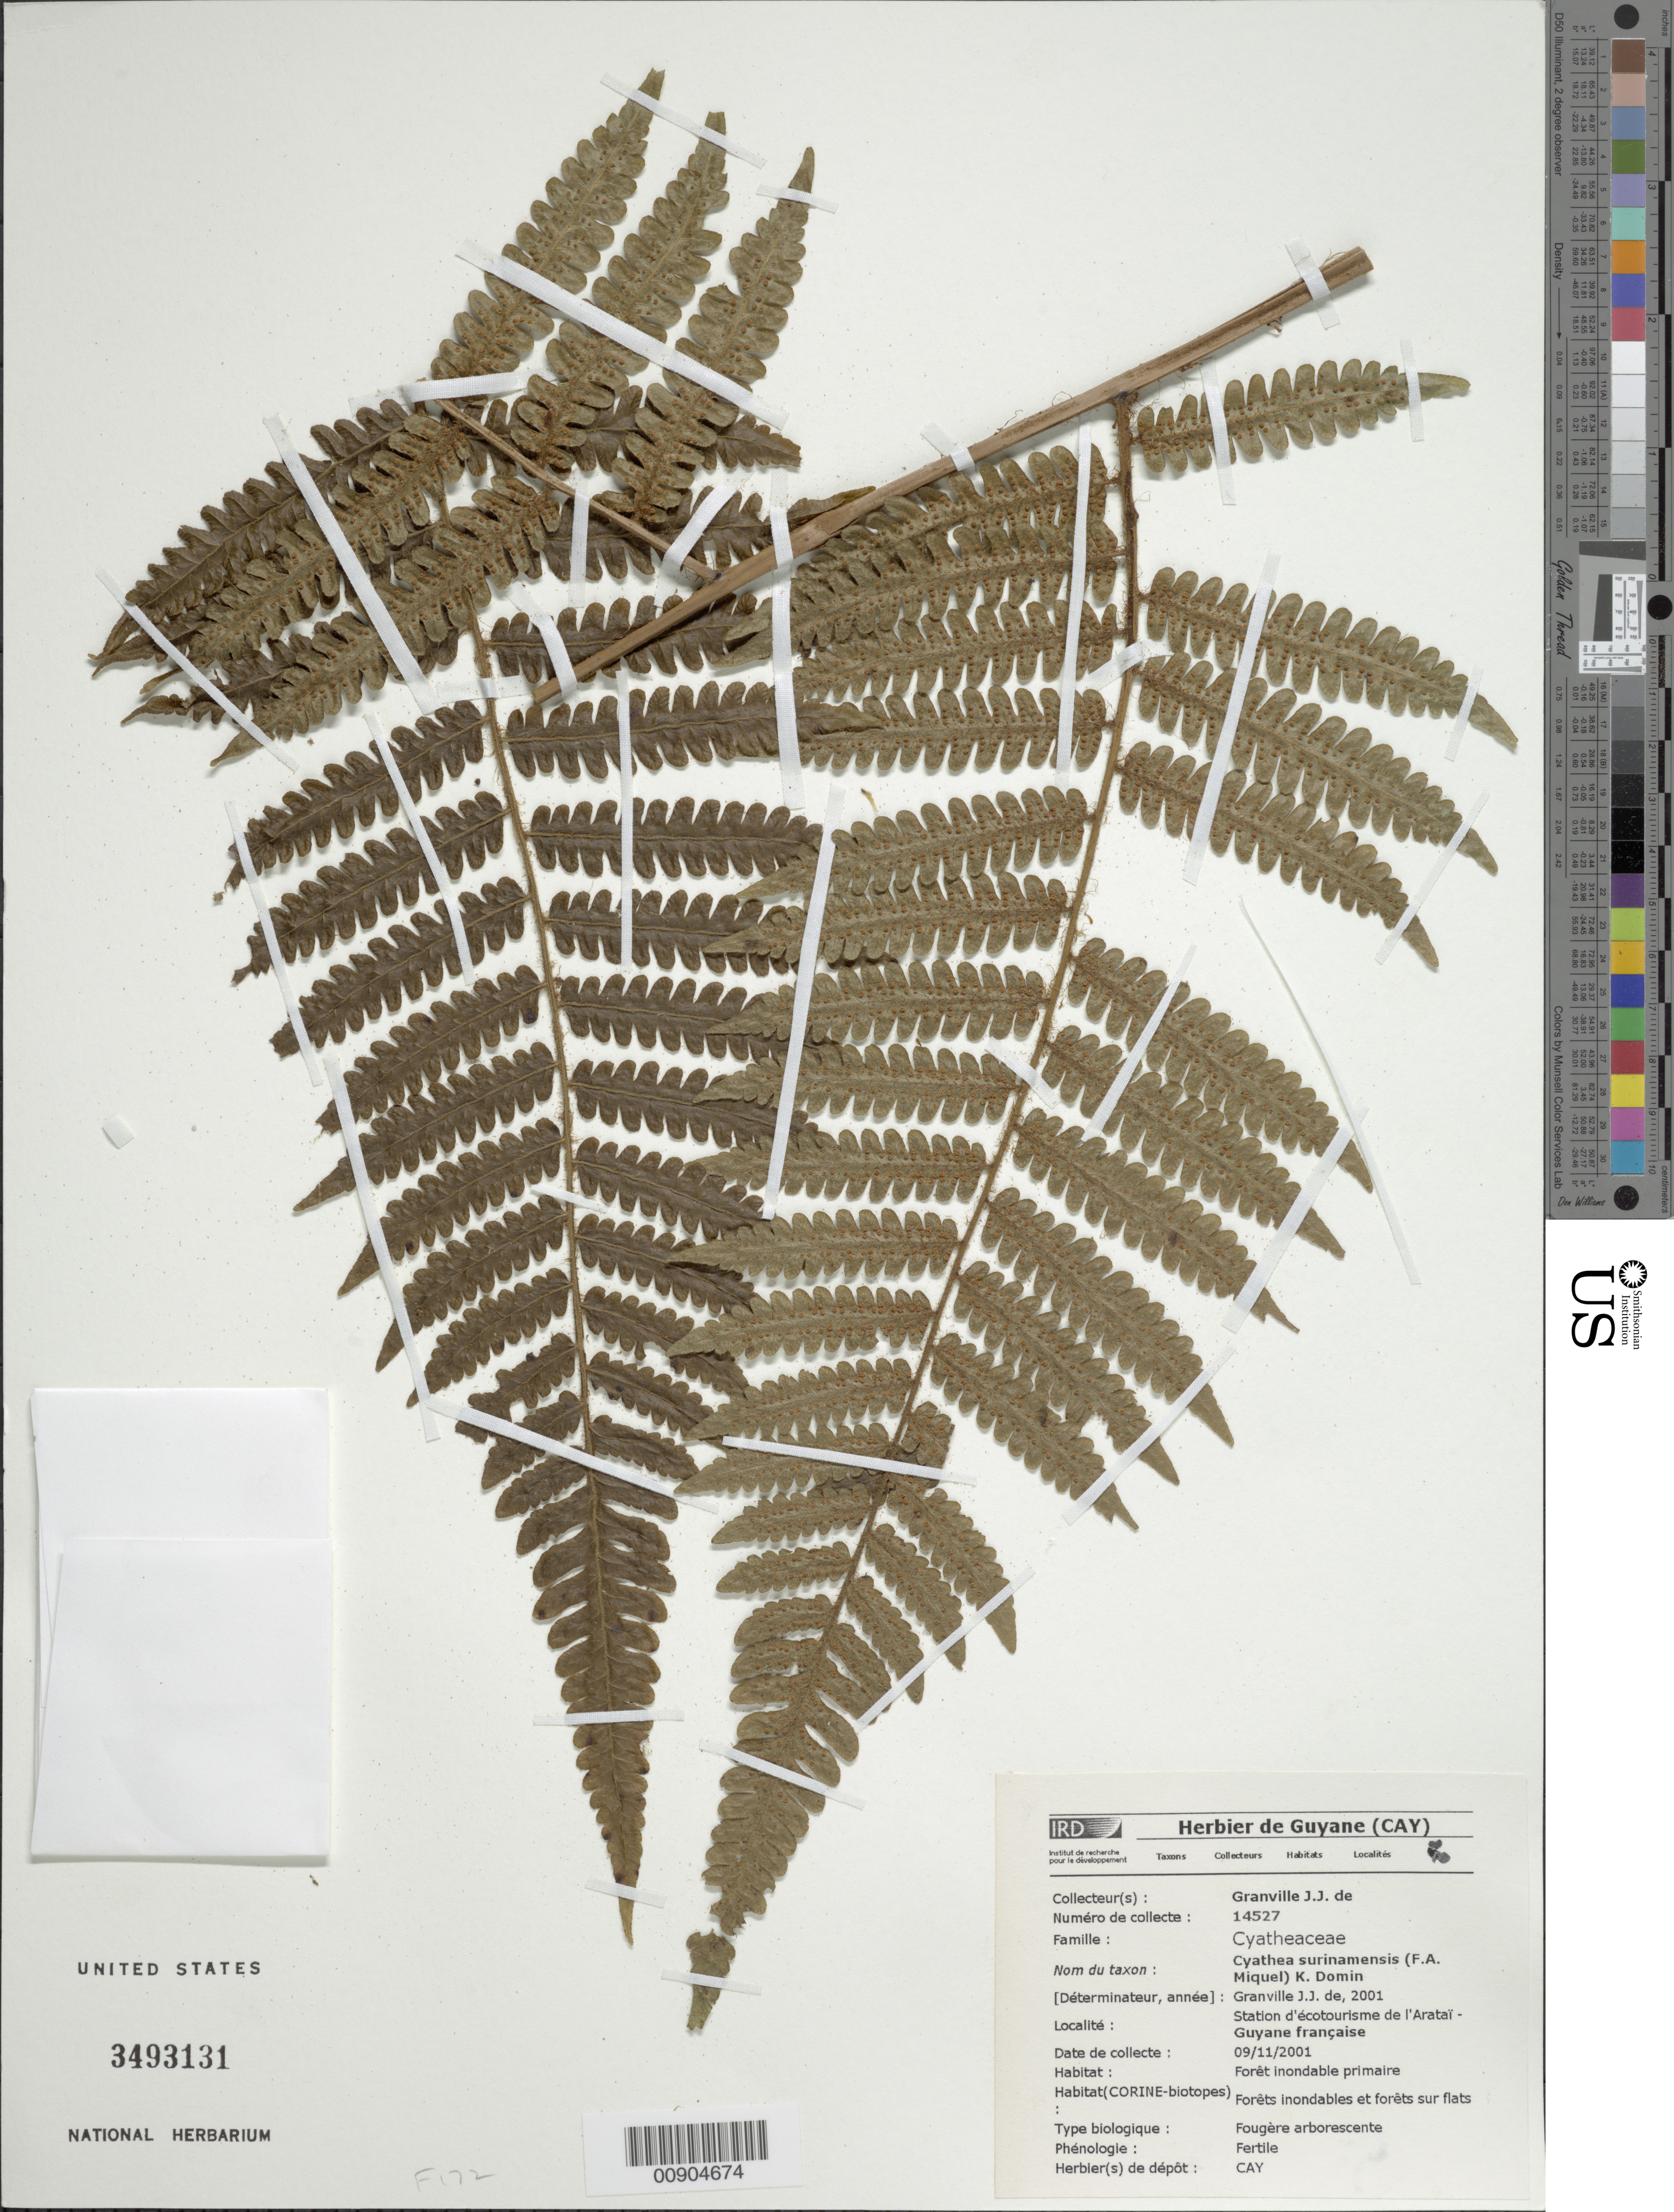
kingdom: Plantae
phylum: Tracheophyta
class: Polypodiopsida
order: Cyatheales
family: Cyatheaceae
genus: Cyathea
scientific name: Cyathea surinamensis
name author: (Miq.) Domin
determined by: Granville, J. J. de, (CAY), Institut de Recherche pour le Developpement (IRD) (FRENCH GUIANA)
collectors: J.-J. de Granville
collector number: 14527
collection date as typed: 9-Nov-01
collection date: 2001-11-09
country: French Guiana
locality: Station d'écotourisme de l'Aratai; Layon dit "Boucle-Crique"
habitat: Forêts inondables primaire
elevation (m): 25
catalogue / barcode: US 3493131